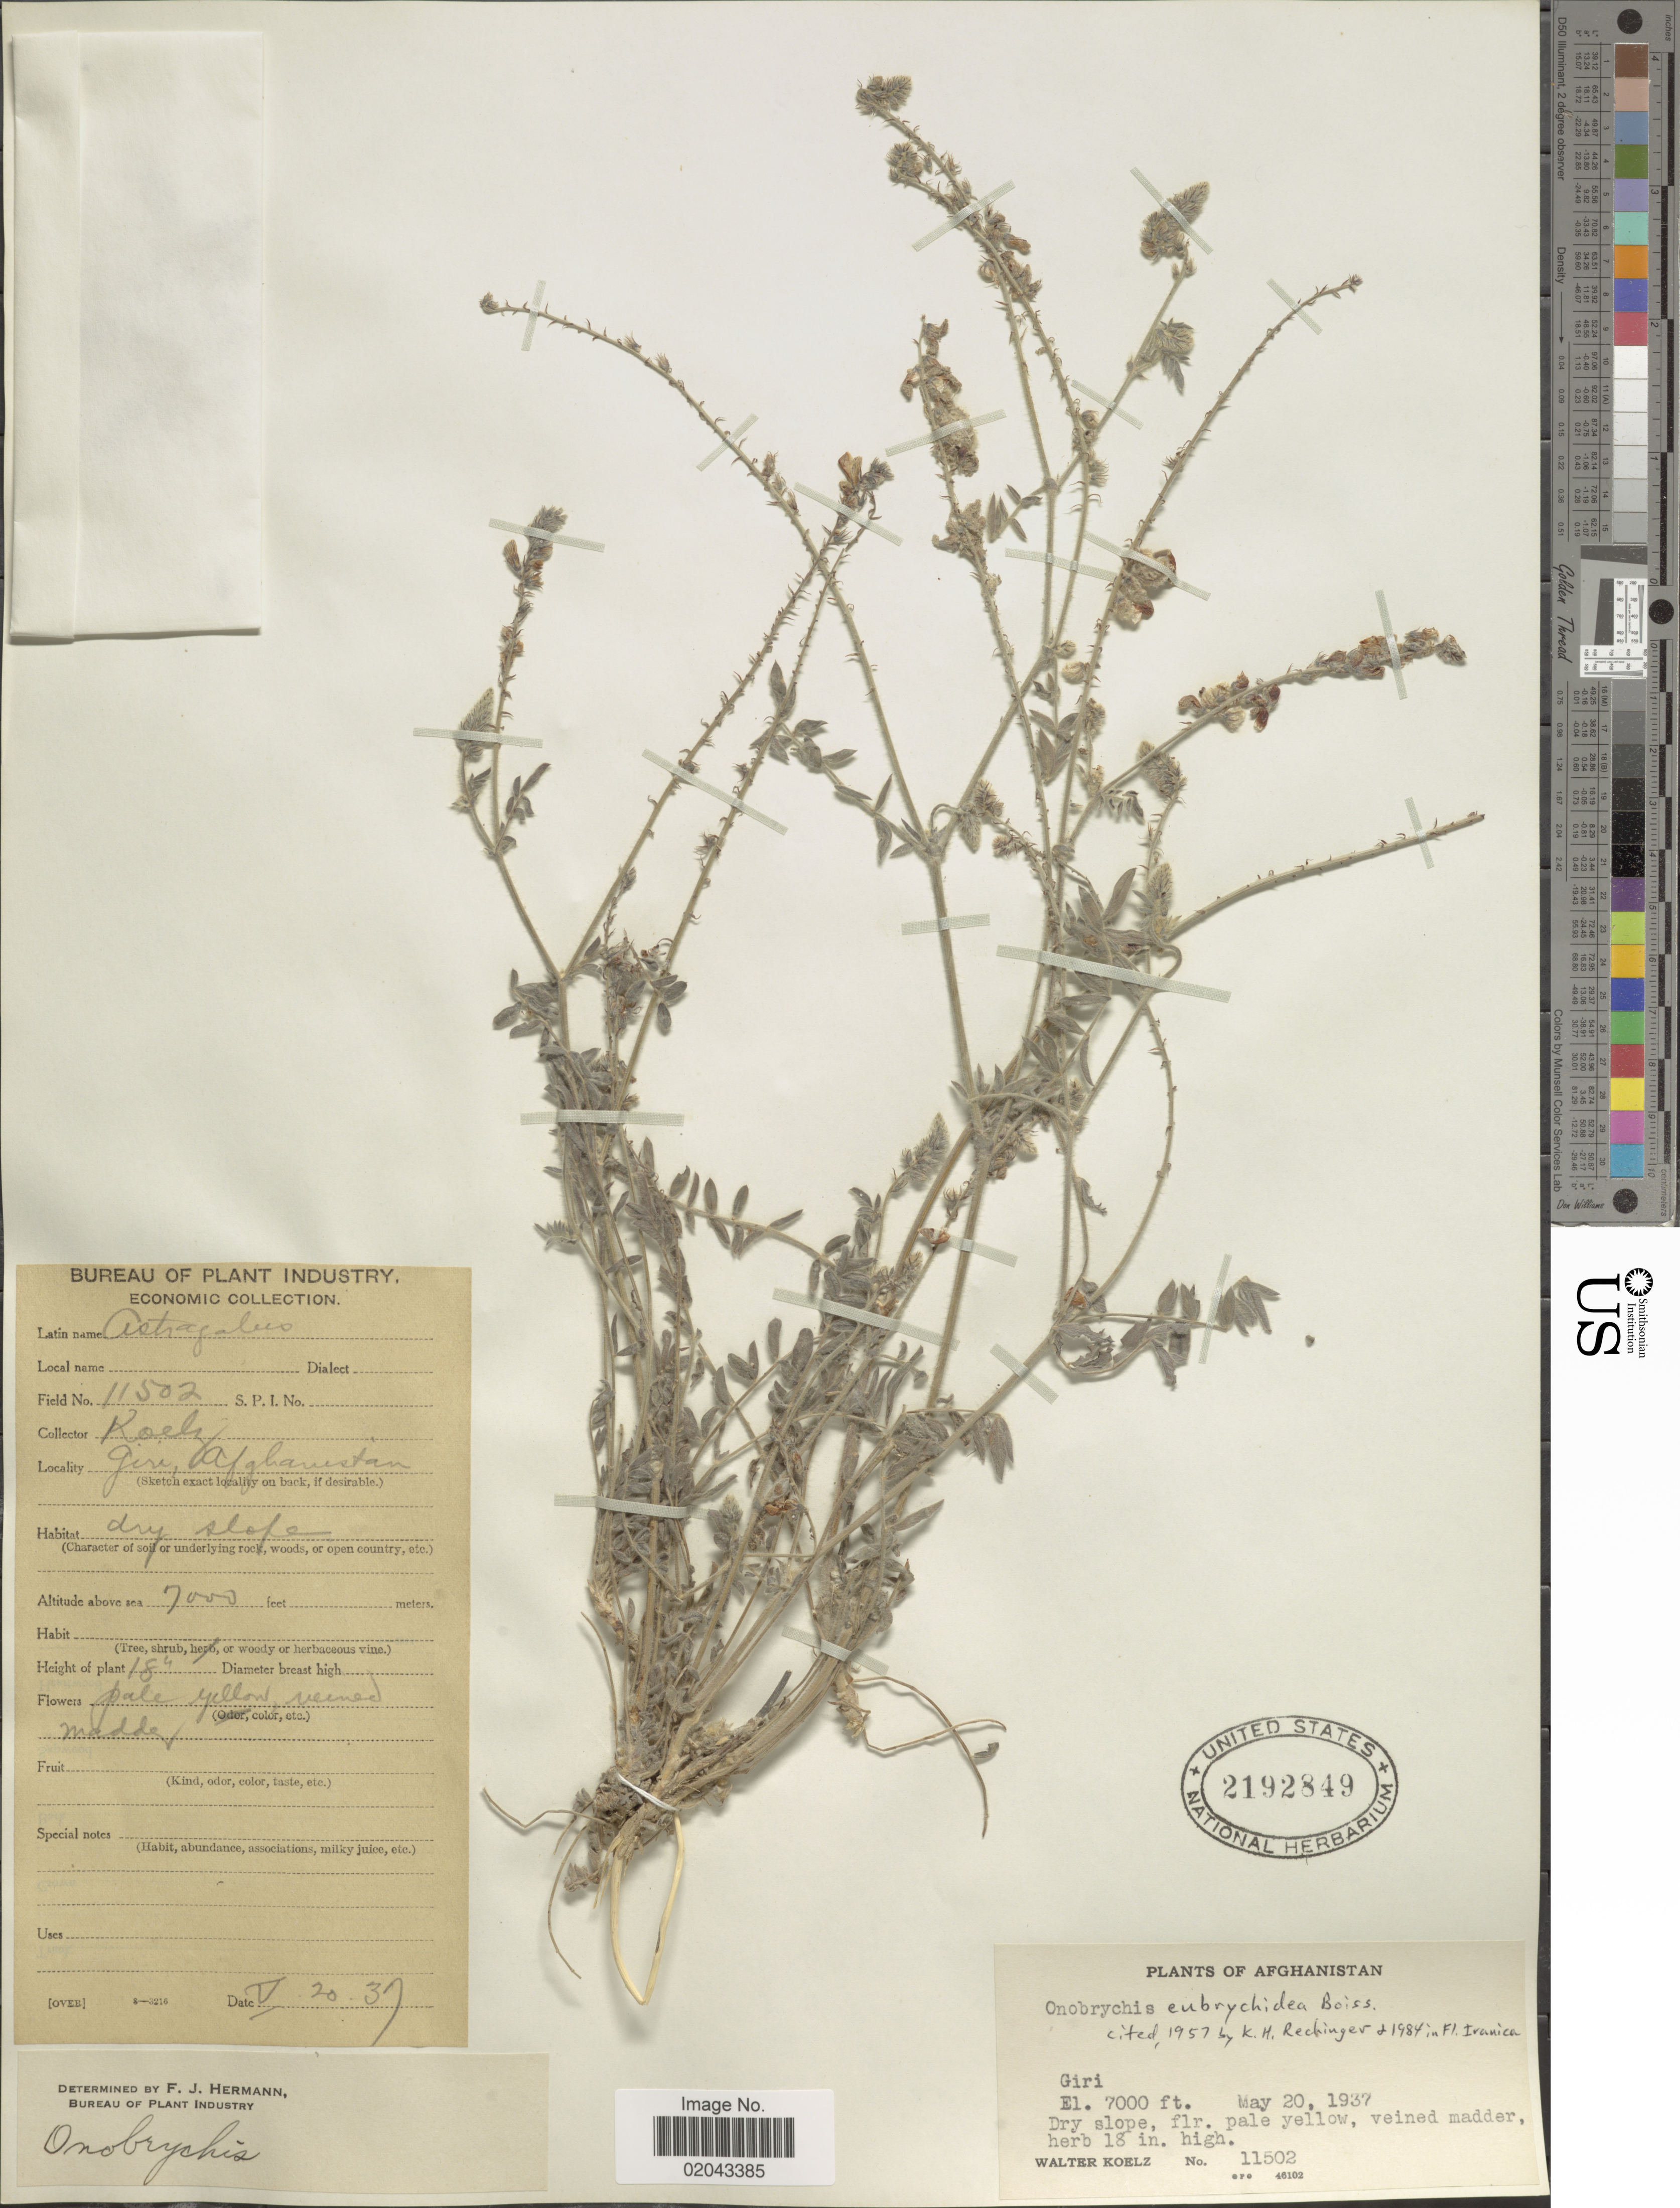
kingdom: Plantae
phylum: Tracheophyta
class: Magnoliopsida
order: Fabales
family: Fabaceae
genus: Onobrychis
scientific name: Onobrychis eubrychidea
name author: Boiss.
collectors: W. N. Koelz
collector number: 11502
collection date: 1937-05-20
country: Afghanistan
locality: Giri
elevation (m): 2134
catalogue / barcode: US 2192849